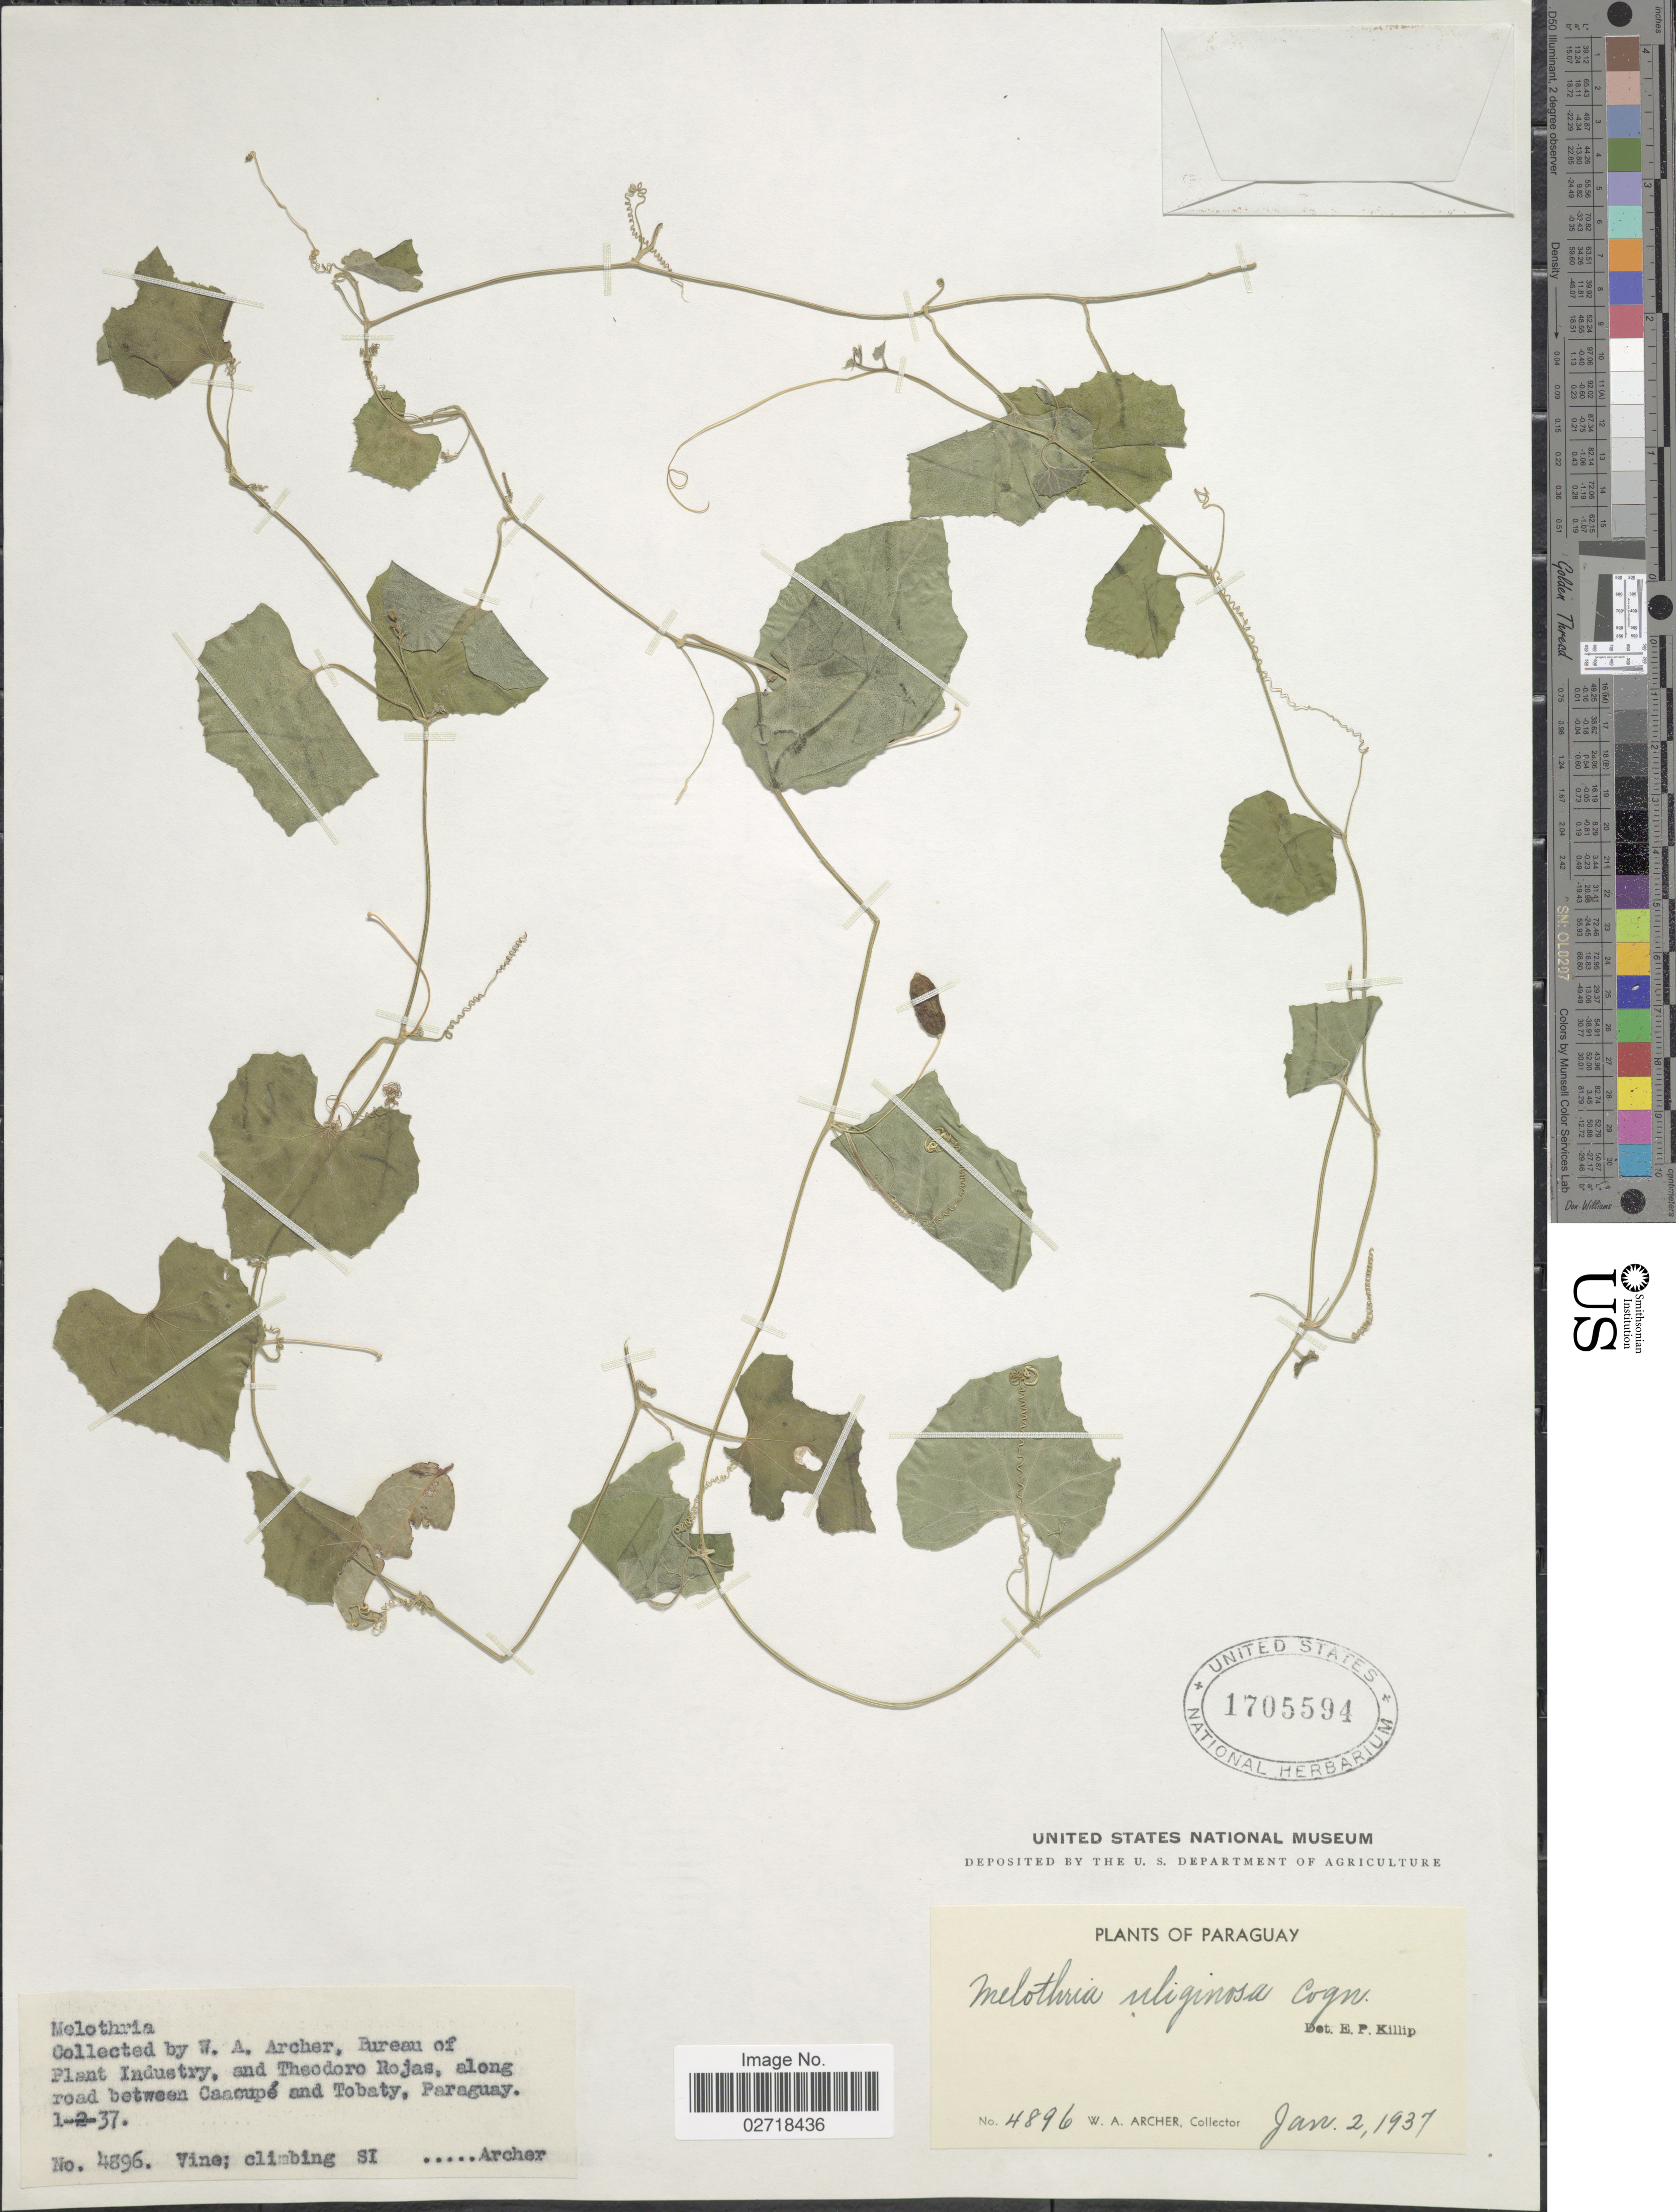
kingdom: Plantae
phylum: Tracheophyta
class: Magnoliopsida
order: Cucurbitales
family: Cucurbitaceae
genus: Melothria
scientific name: Melothria uliginosa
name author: Cogn.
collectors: W. A. Archer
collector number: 4896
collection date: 1937-01-02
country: Paraguay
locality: Theodoro Rojas, [unsure placement] along road between Caacupe and Tobaty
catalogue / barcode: US 1705594